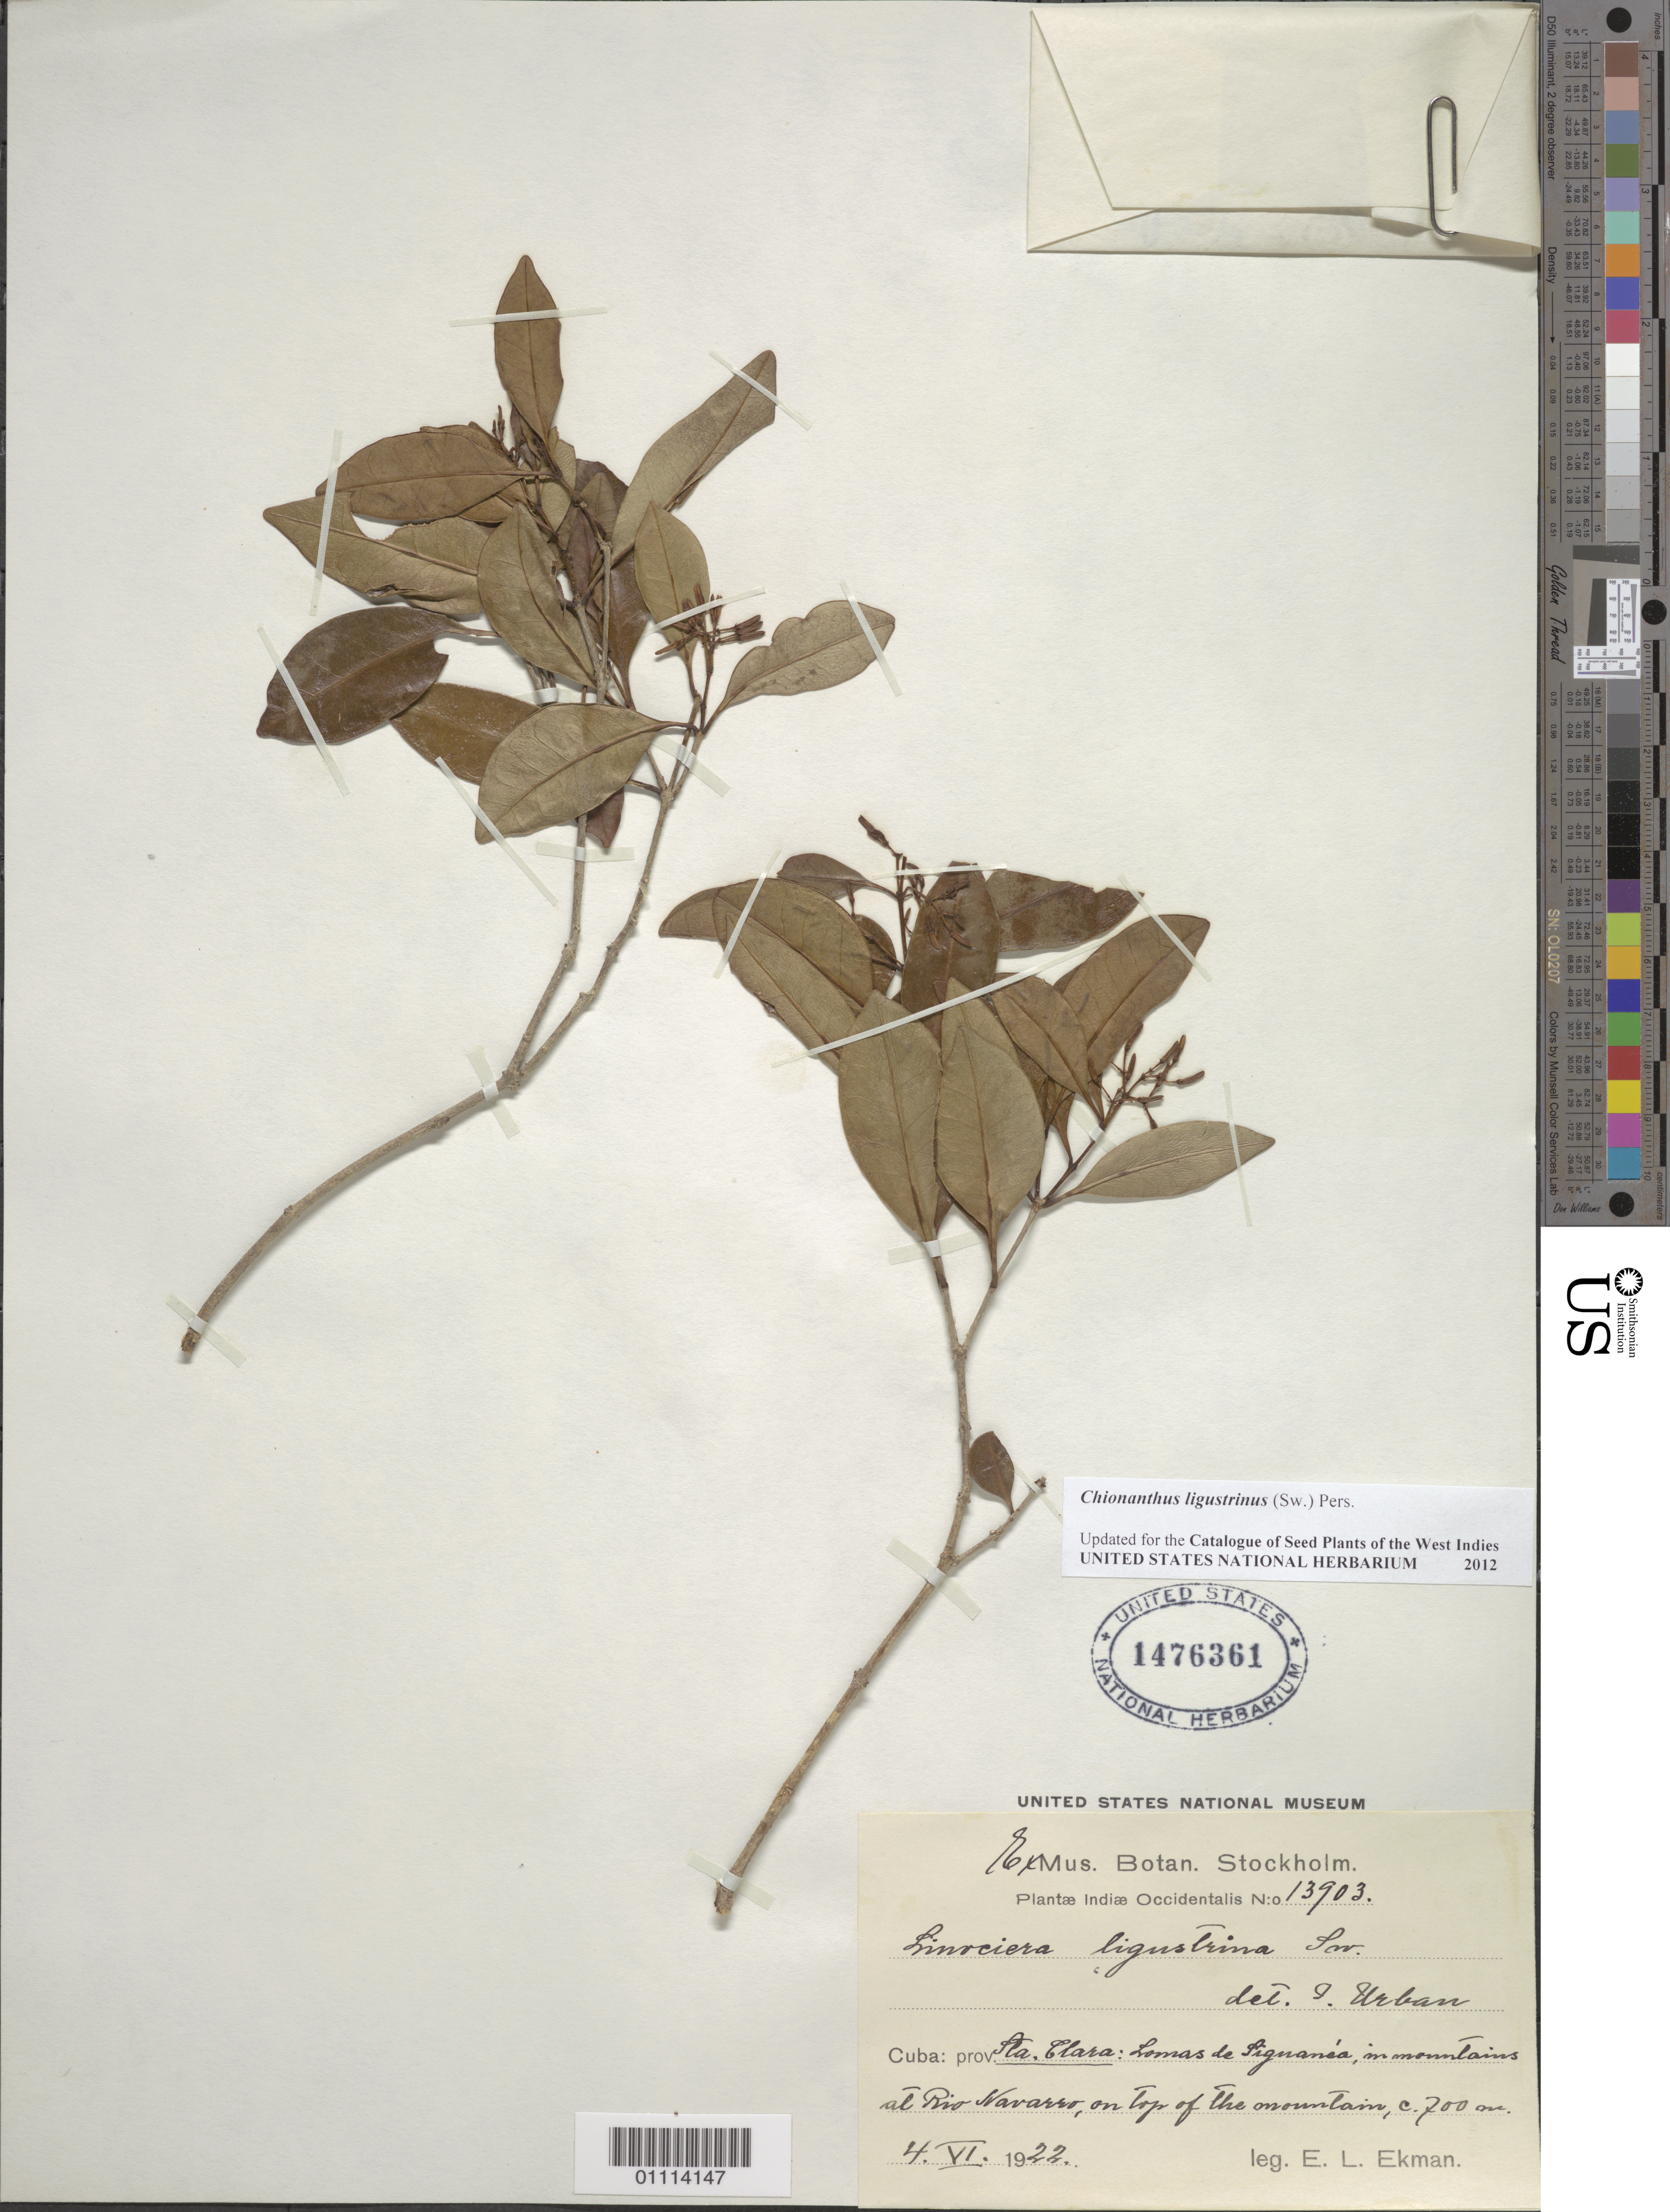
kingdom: Plantae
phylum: Tracheophyta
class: Magnoliopsida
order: Lamiales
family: Oleaceae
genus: Linociera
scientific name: Linociera ligustrina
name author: (Sw.) Sw.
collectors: E. L. Ekman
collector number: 13903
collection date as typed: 04 Jun 1922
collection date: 1922-06-04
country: Cuba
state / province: Isla de La Juventud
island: Isla de la Juventud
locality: Sta Clara: Lomas de Siguanea, in mountains at Rio Navarro, on top of the mountain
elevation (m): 700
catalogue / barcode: US 1476361